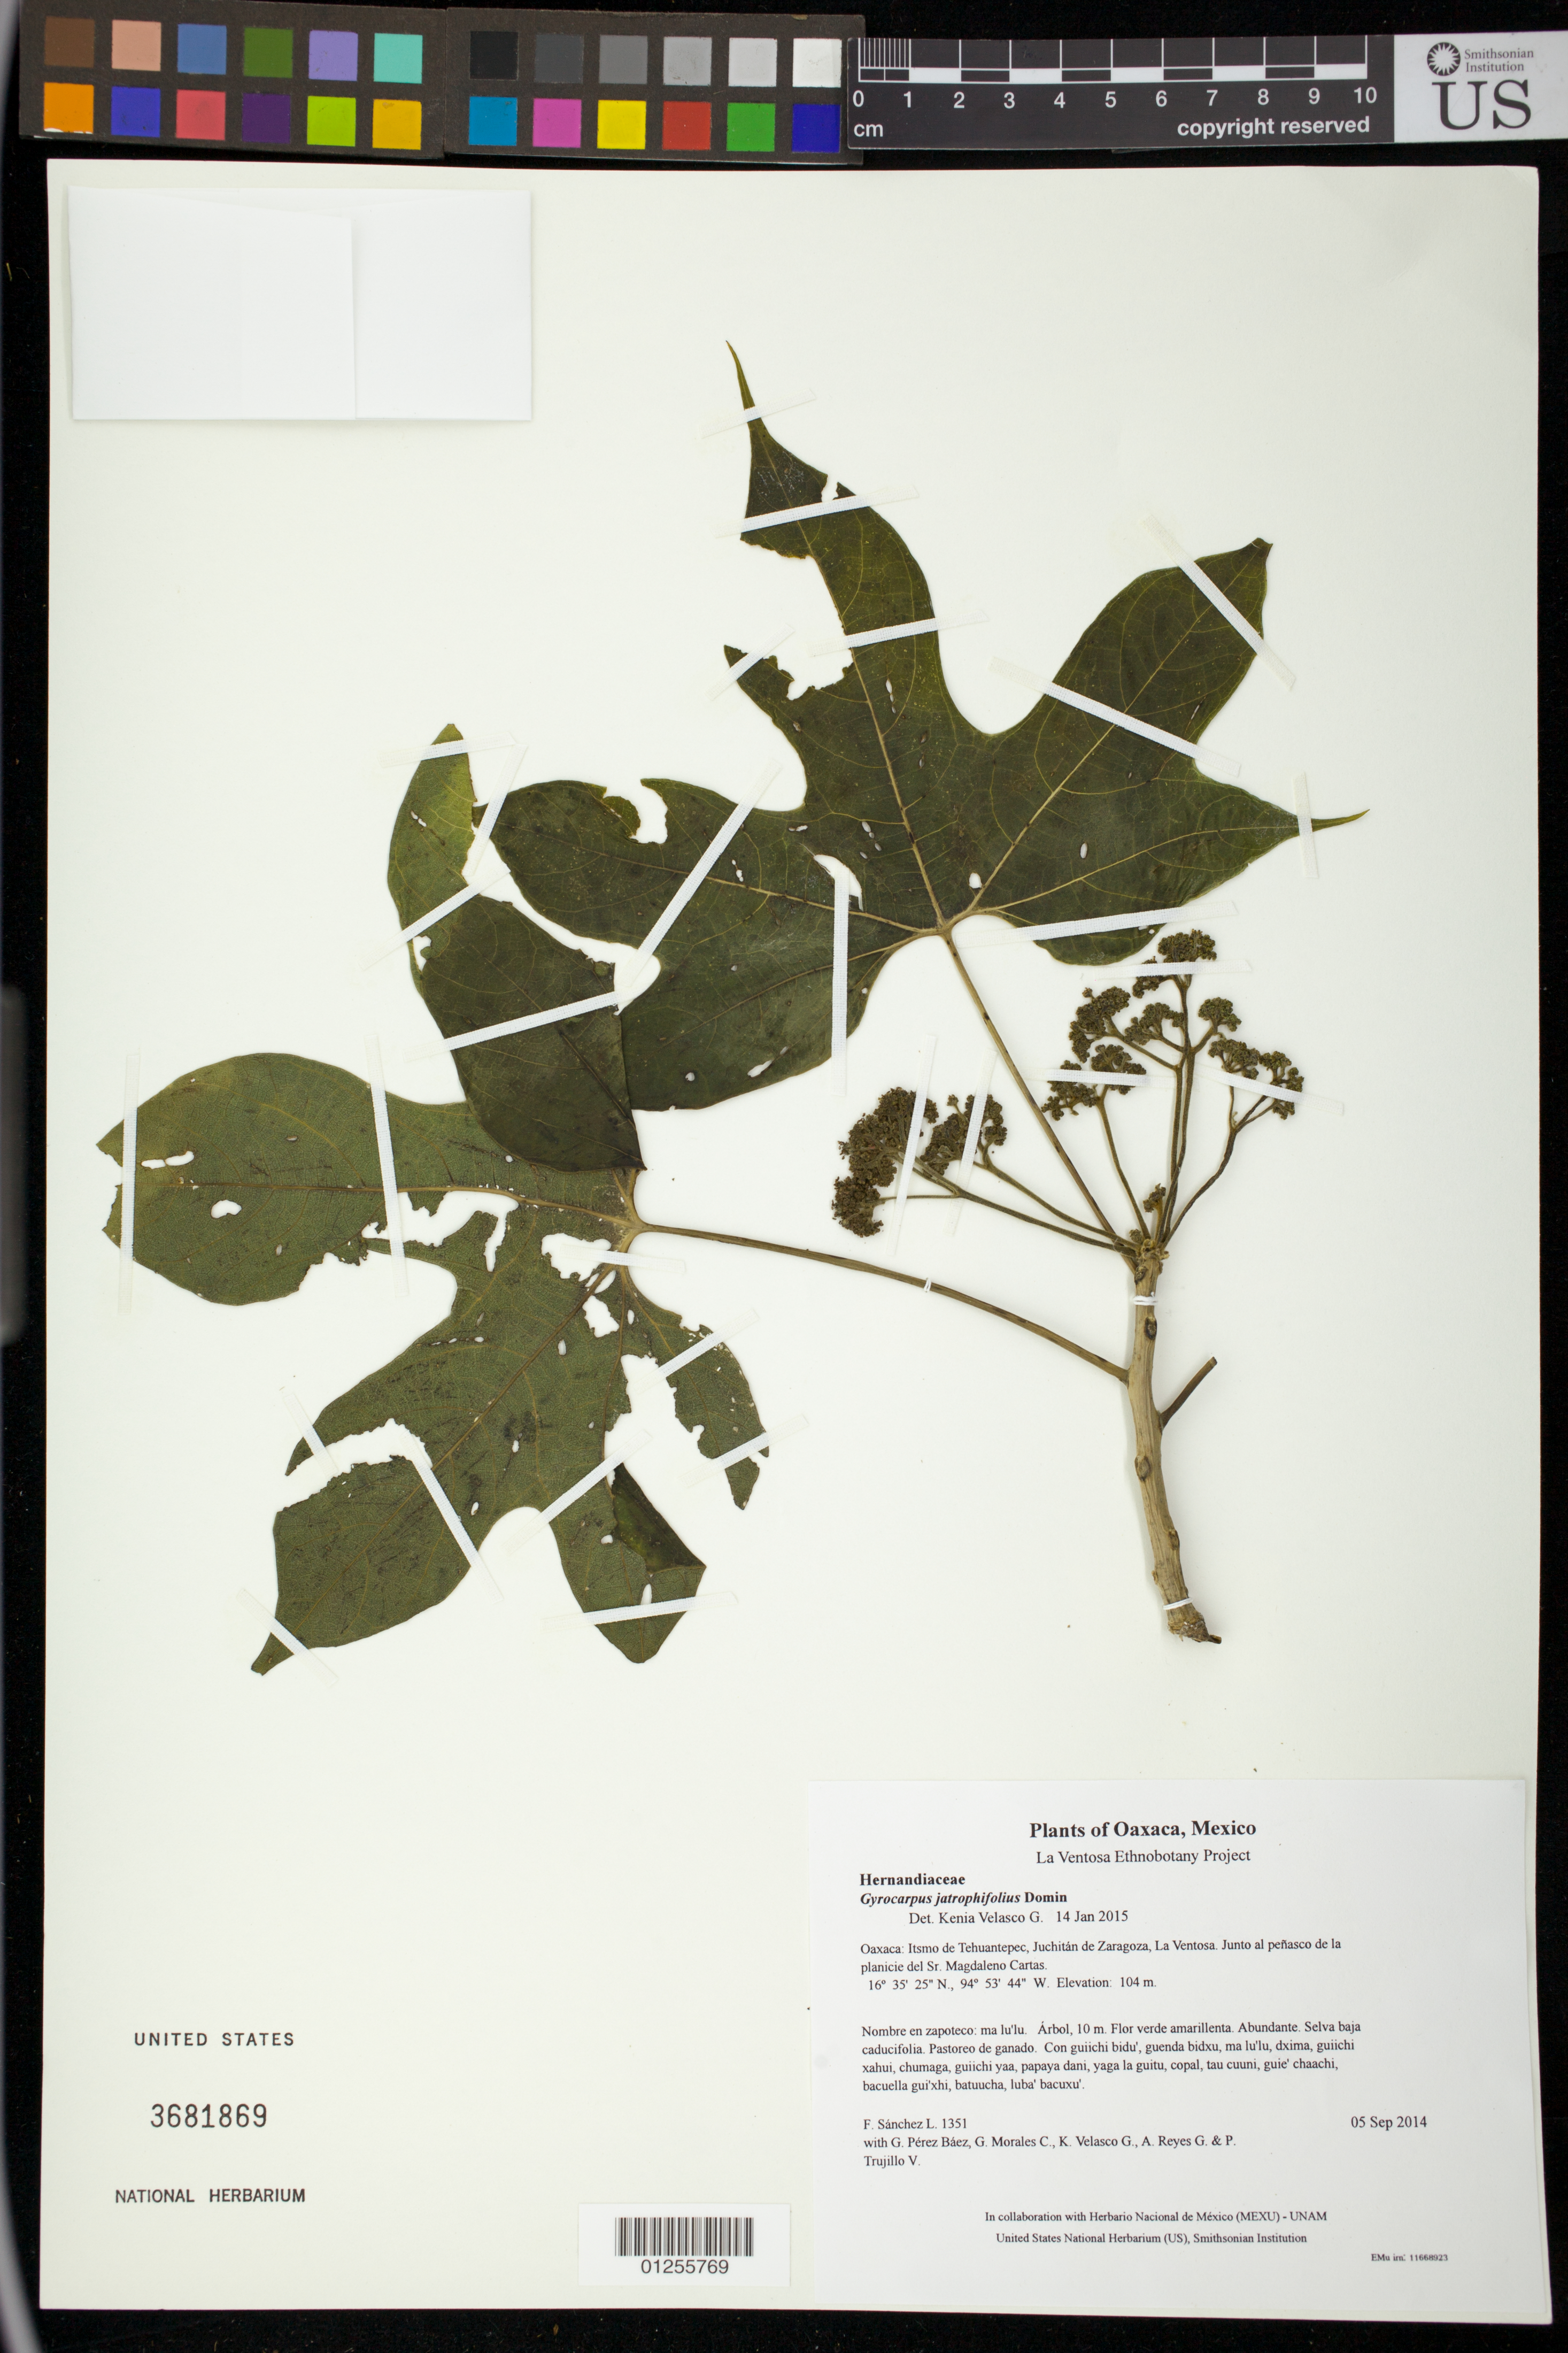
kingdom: Plantae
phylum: Tracheophyta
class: Magnoliopsida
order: Laurales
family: Hernandiaceae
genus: Gyrocarpus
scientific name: Gyrocarpus mocinoi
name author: Espejo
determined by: Velasco G., Kenia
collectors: F. Sánchez L., G. Pérez Báez, G. Morales C., K. Velasco G., A. Reyes G. & P. Trujillo V.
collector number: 1351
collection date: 2014-09-05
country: Mexico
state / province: Oaxaca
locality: Itsmo de Tehuantepec, Juchitán de Zaragoza, La Ventosa. Junto al peñasco de la planicie del Sr. Magdaleno Cartas.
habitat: Selva baja caducifolia. Pastoreo de ganado.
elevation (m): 104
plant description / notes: JEBOT, MEXU, SERO, US; Yaga. 10 m. Guie' naga' naguchi ga. Stale.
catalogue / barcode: US 3681869